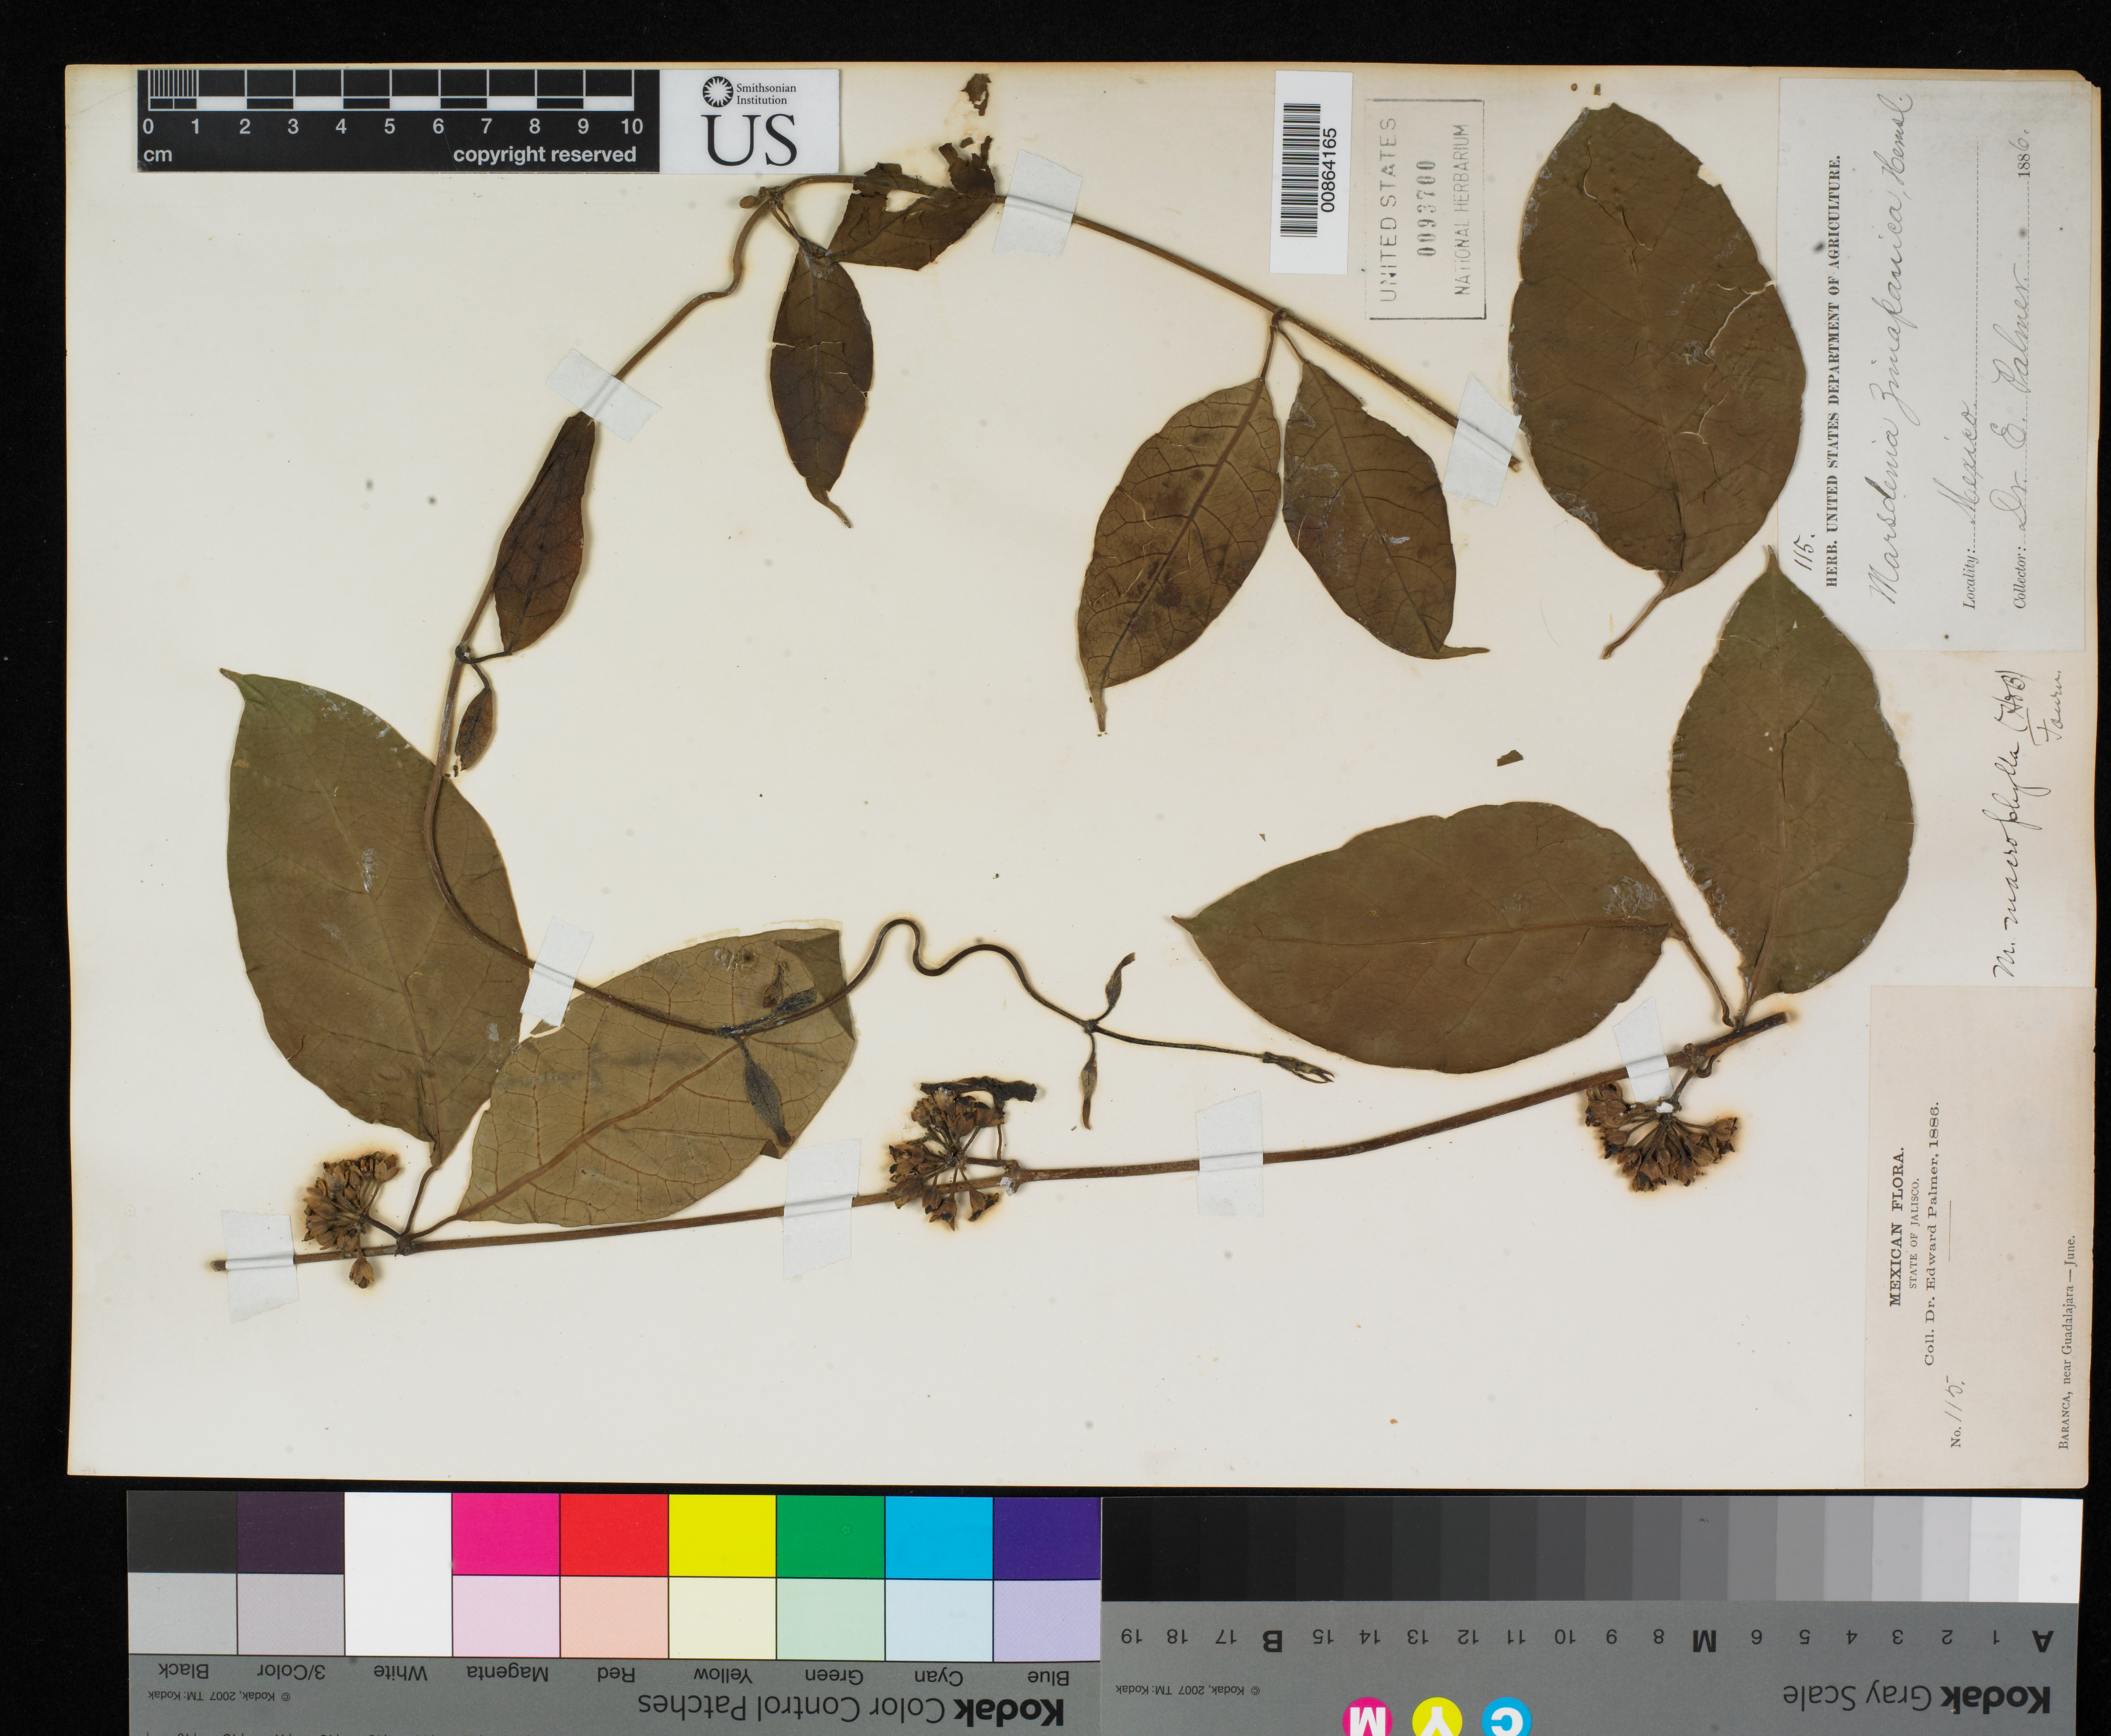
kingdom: Plantae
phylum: Tracheophyta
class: Magnoliopsida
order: Gentianales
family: Apocynaceae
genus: Marsdenia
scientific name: Marsdenia macrophylla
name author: (Humb. & Bonpl. ex Schult.) E. Fourn.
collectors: E. Palmer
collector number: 115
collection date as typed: Jun 1886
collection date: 1886-06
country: Mexico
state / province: Jalisco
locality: Barranca, near Guadalajara, Jalisco.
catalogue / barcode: US 93700